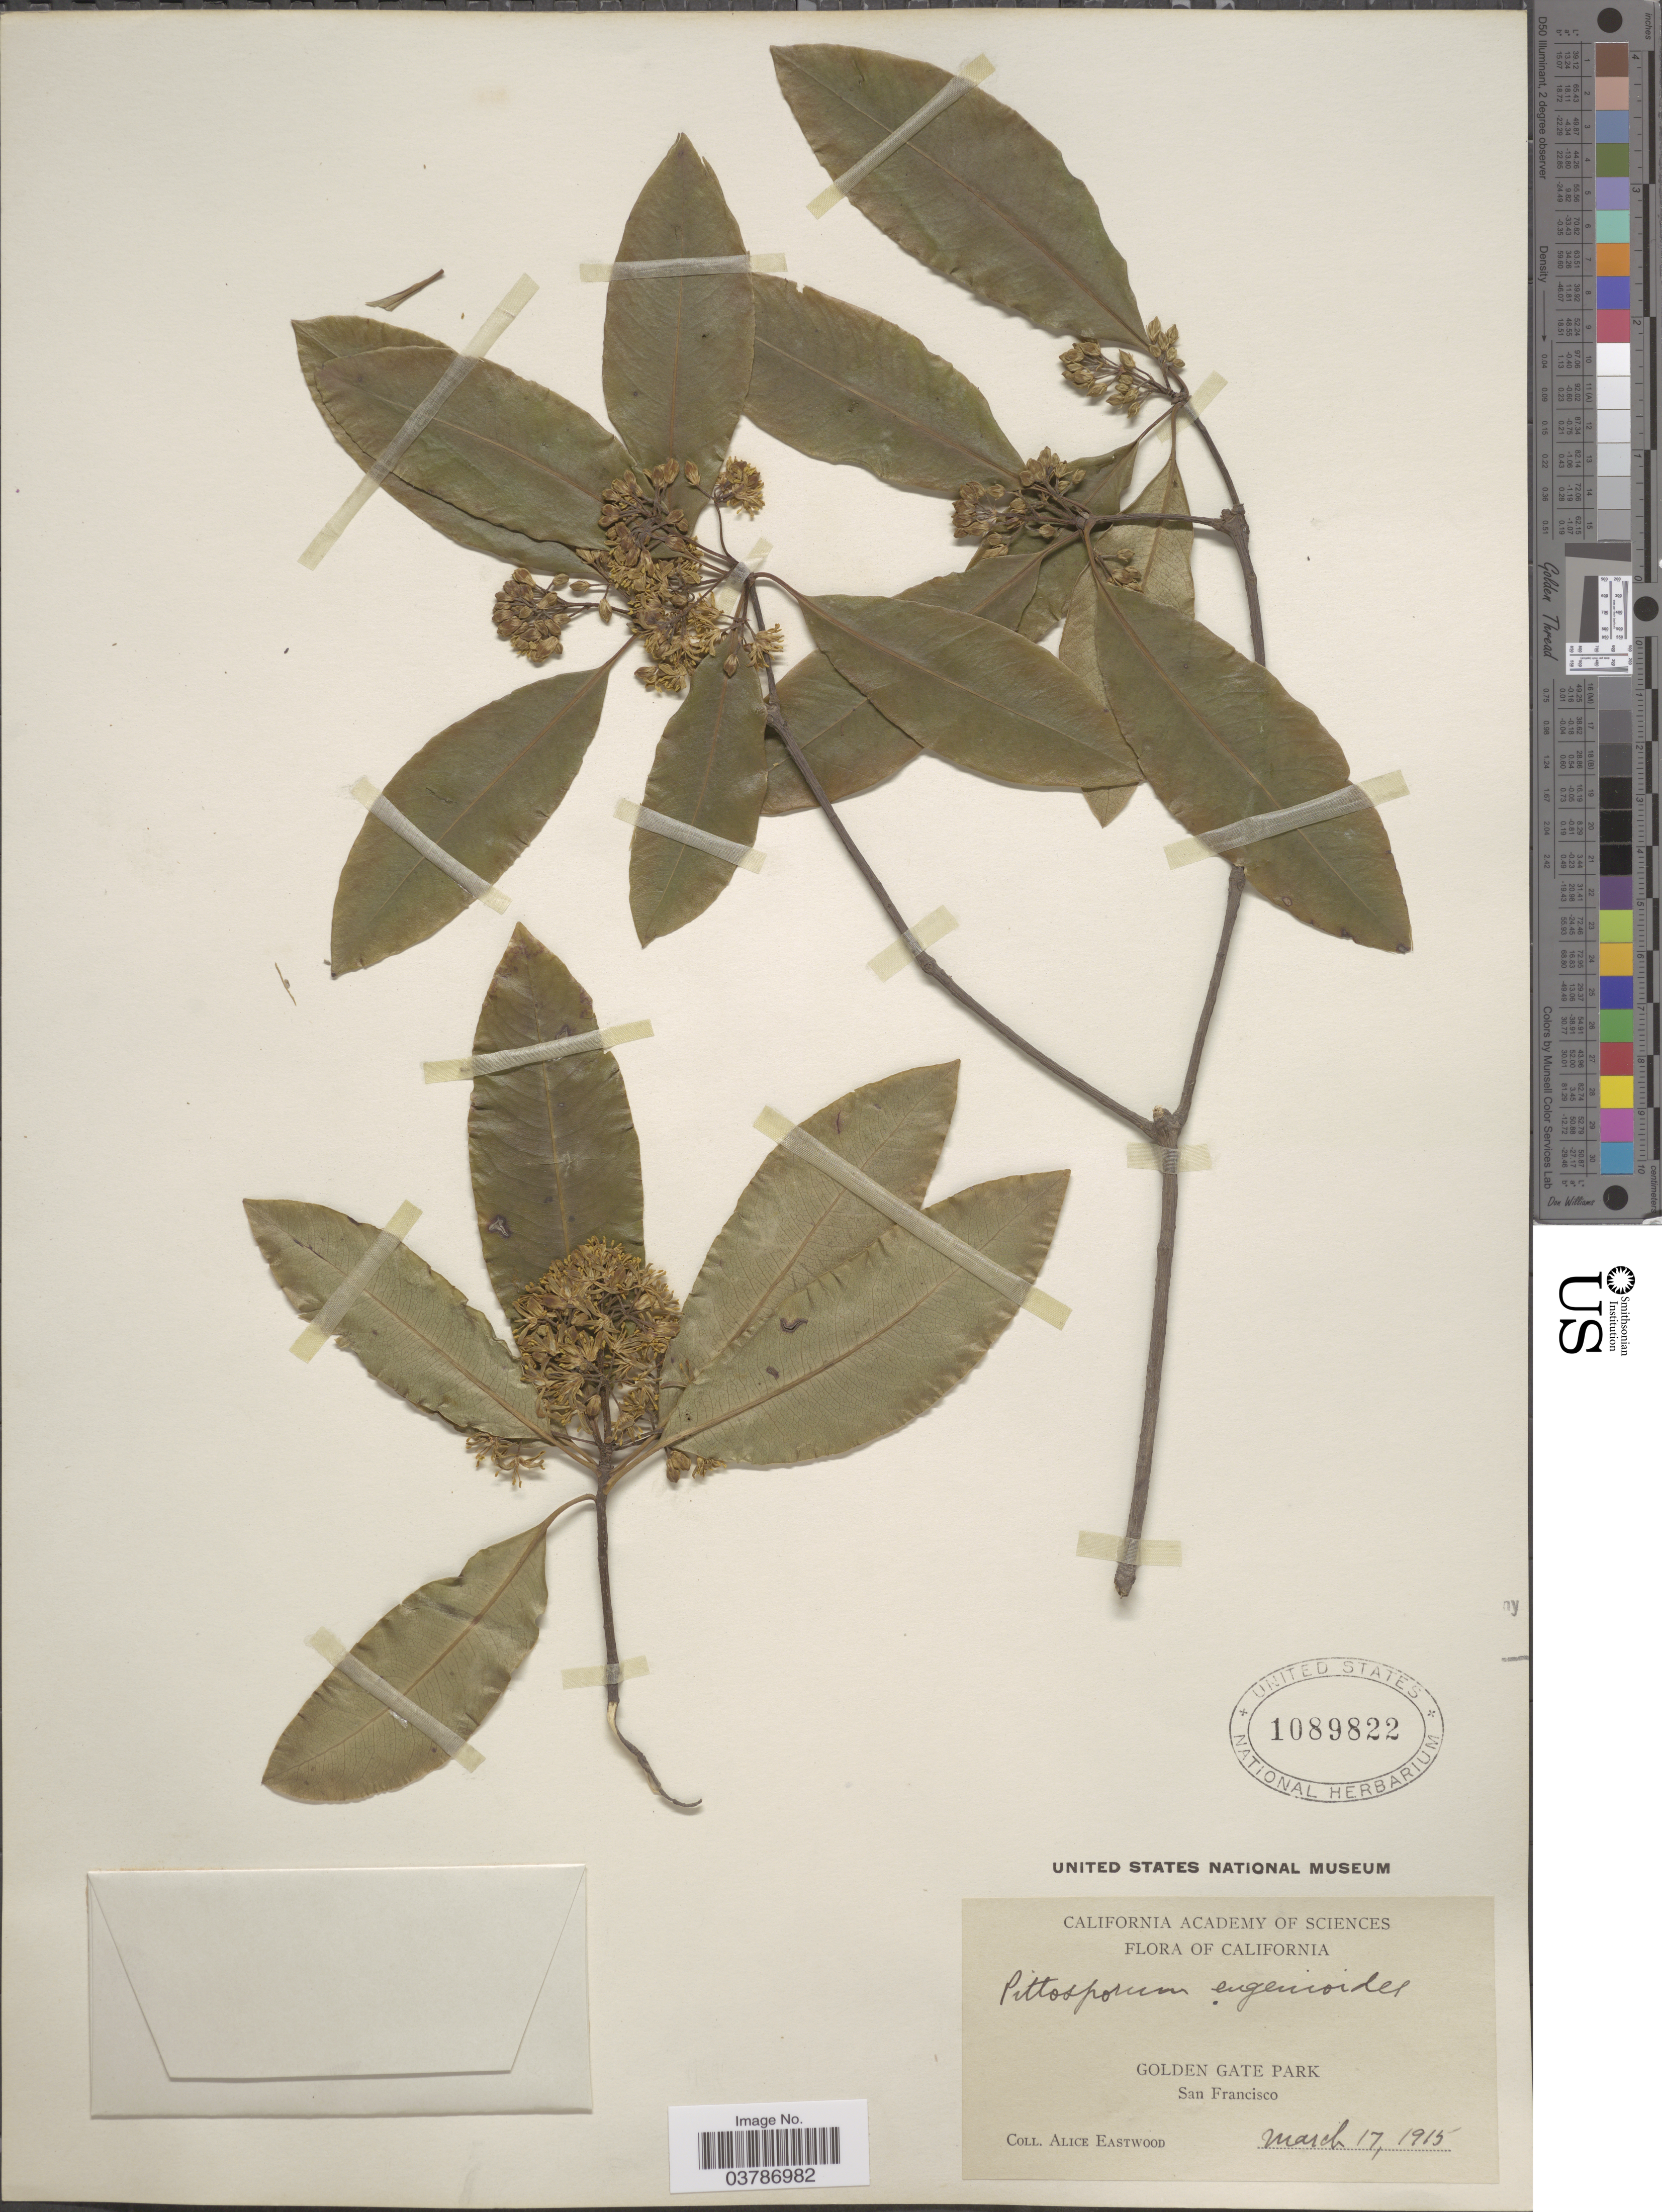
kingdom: Plantae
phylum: Tracheophyta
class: Magnoliopsida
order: Apiales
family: Pittosporaceae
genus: Pittosporum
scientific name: Pittosporum eugenioides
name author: A. Cunn.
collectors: A. Eastwood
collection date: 1915-03-17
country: United States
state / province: California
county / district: San Francisco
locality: Golden Gate Park. San Francisco.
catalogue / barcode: US 1089822